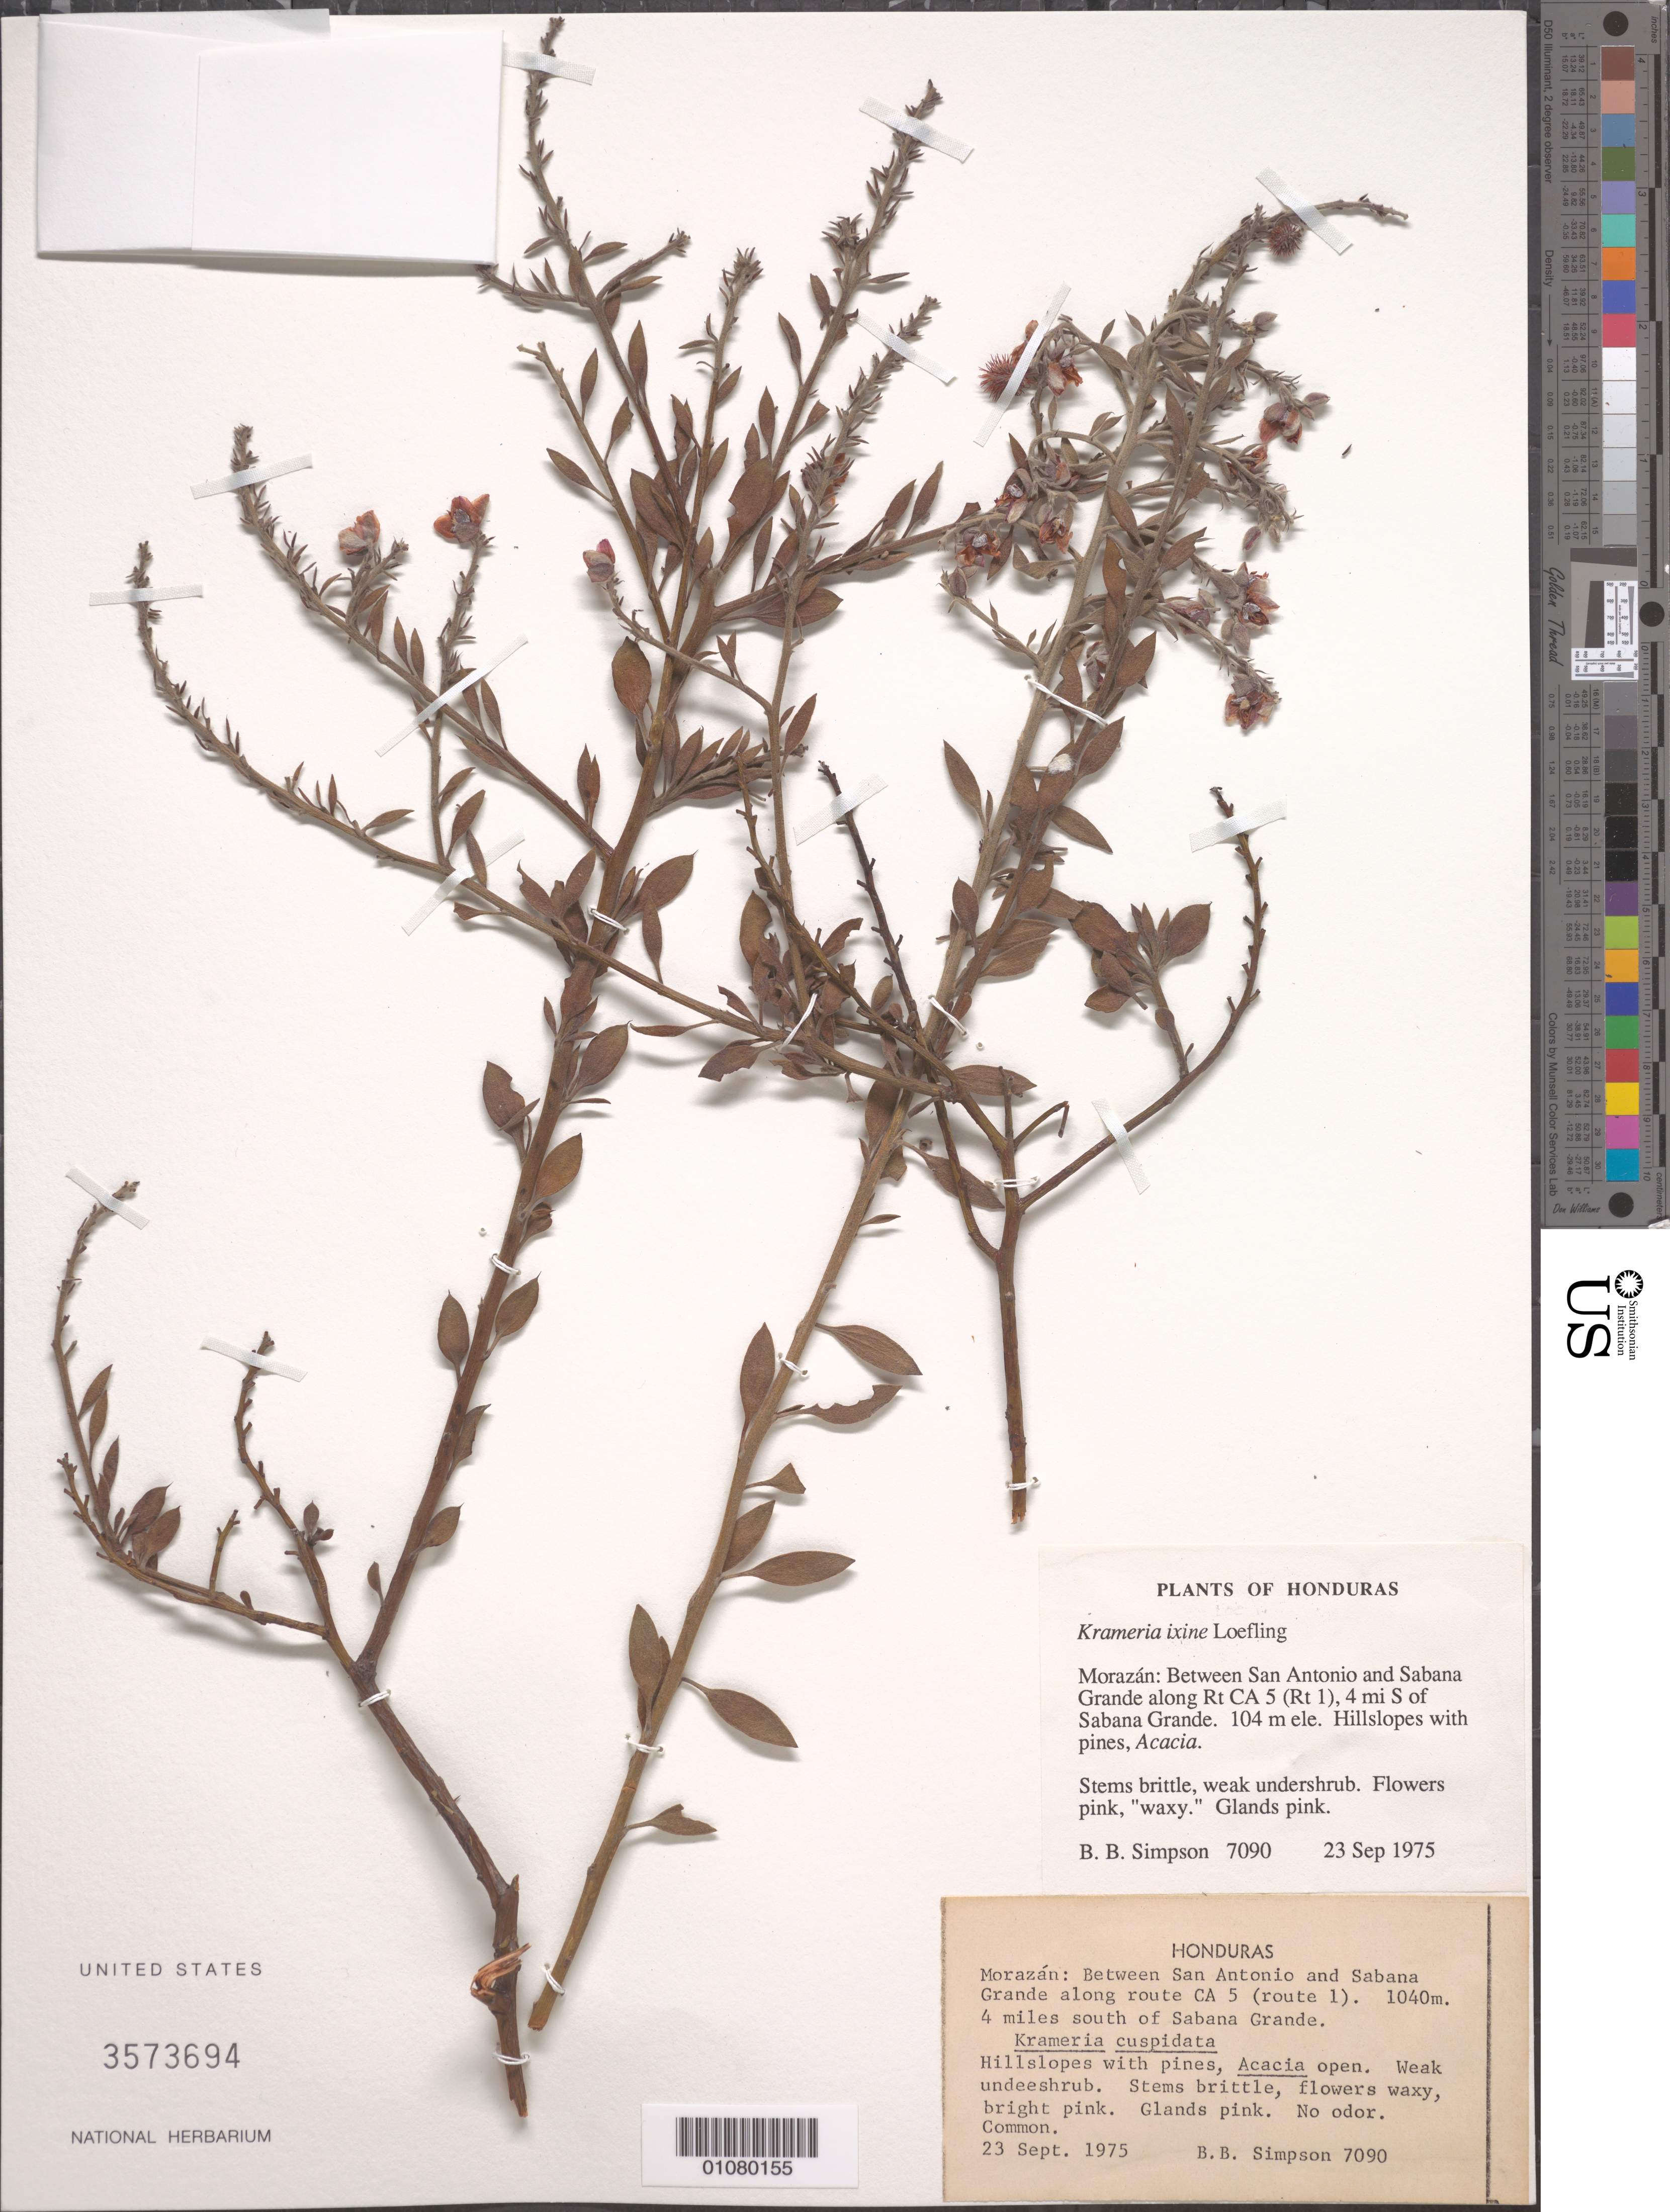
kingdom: Plantae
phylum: Tracheophyta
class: Magnoliopsida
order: Zygophyllales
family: Krameriaceae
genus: Krameria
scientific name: Krameria ixine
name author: L.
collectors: B. B. Simpson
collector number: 7090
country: Honduras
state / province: Fco. Morazán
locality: Between San Antonio and Sabana Grande along Rt CA 5 (Rt 1), S of Sabana Grande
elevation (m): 1040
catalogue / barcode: US 3573694